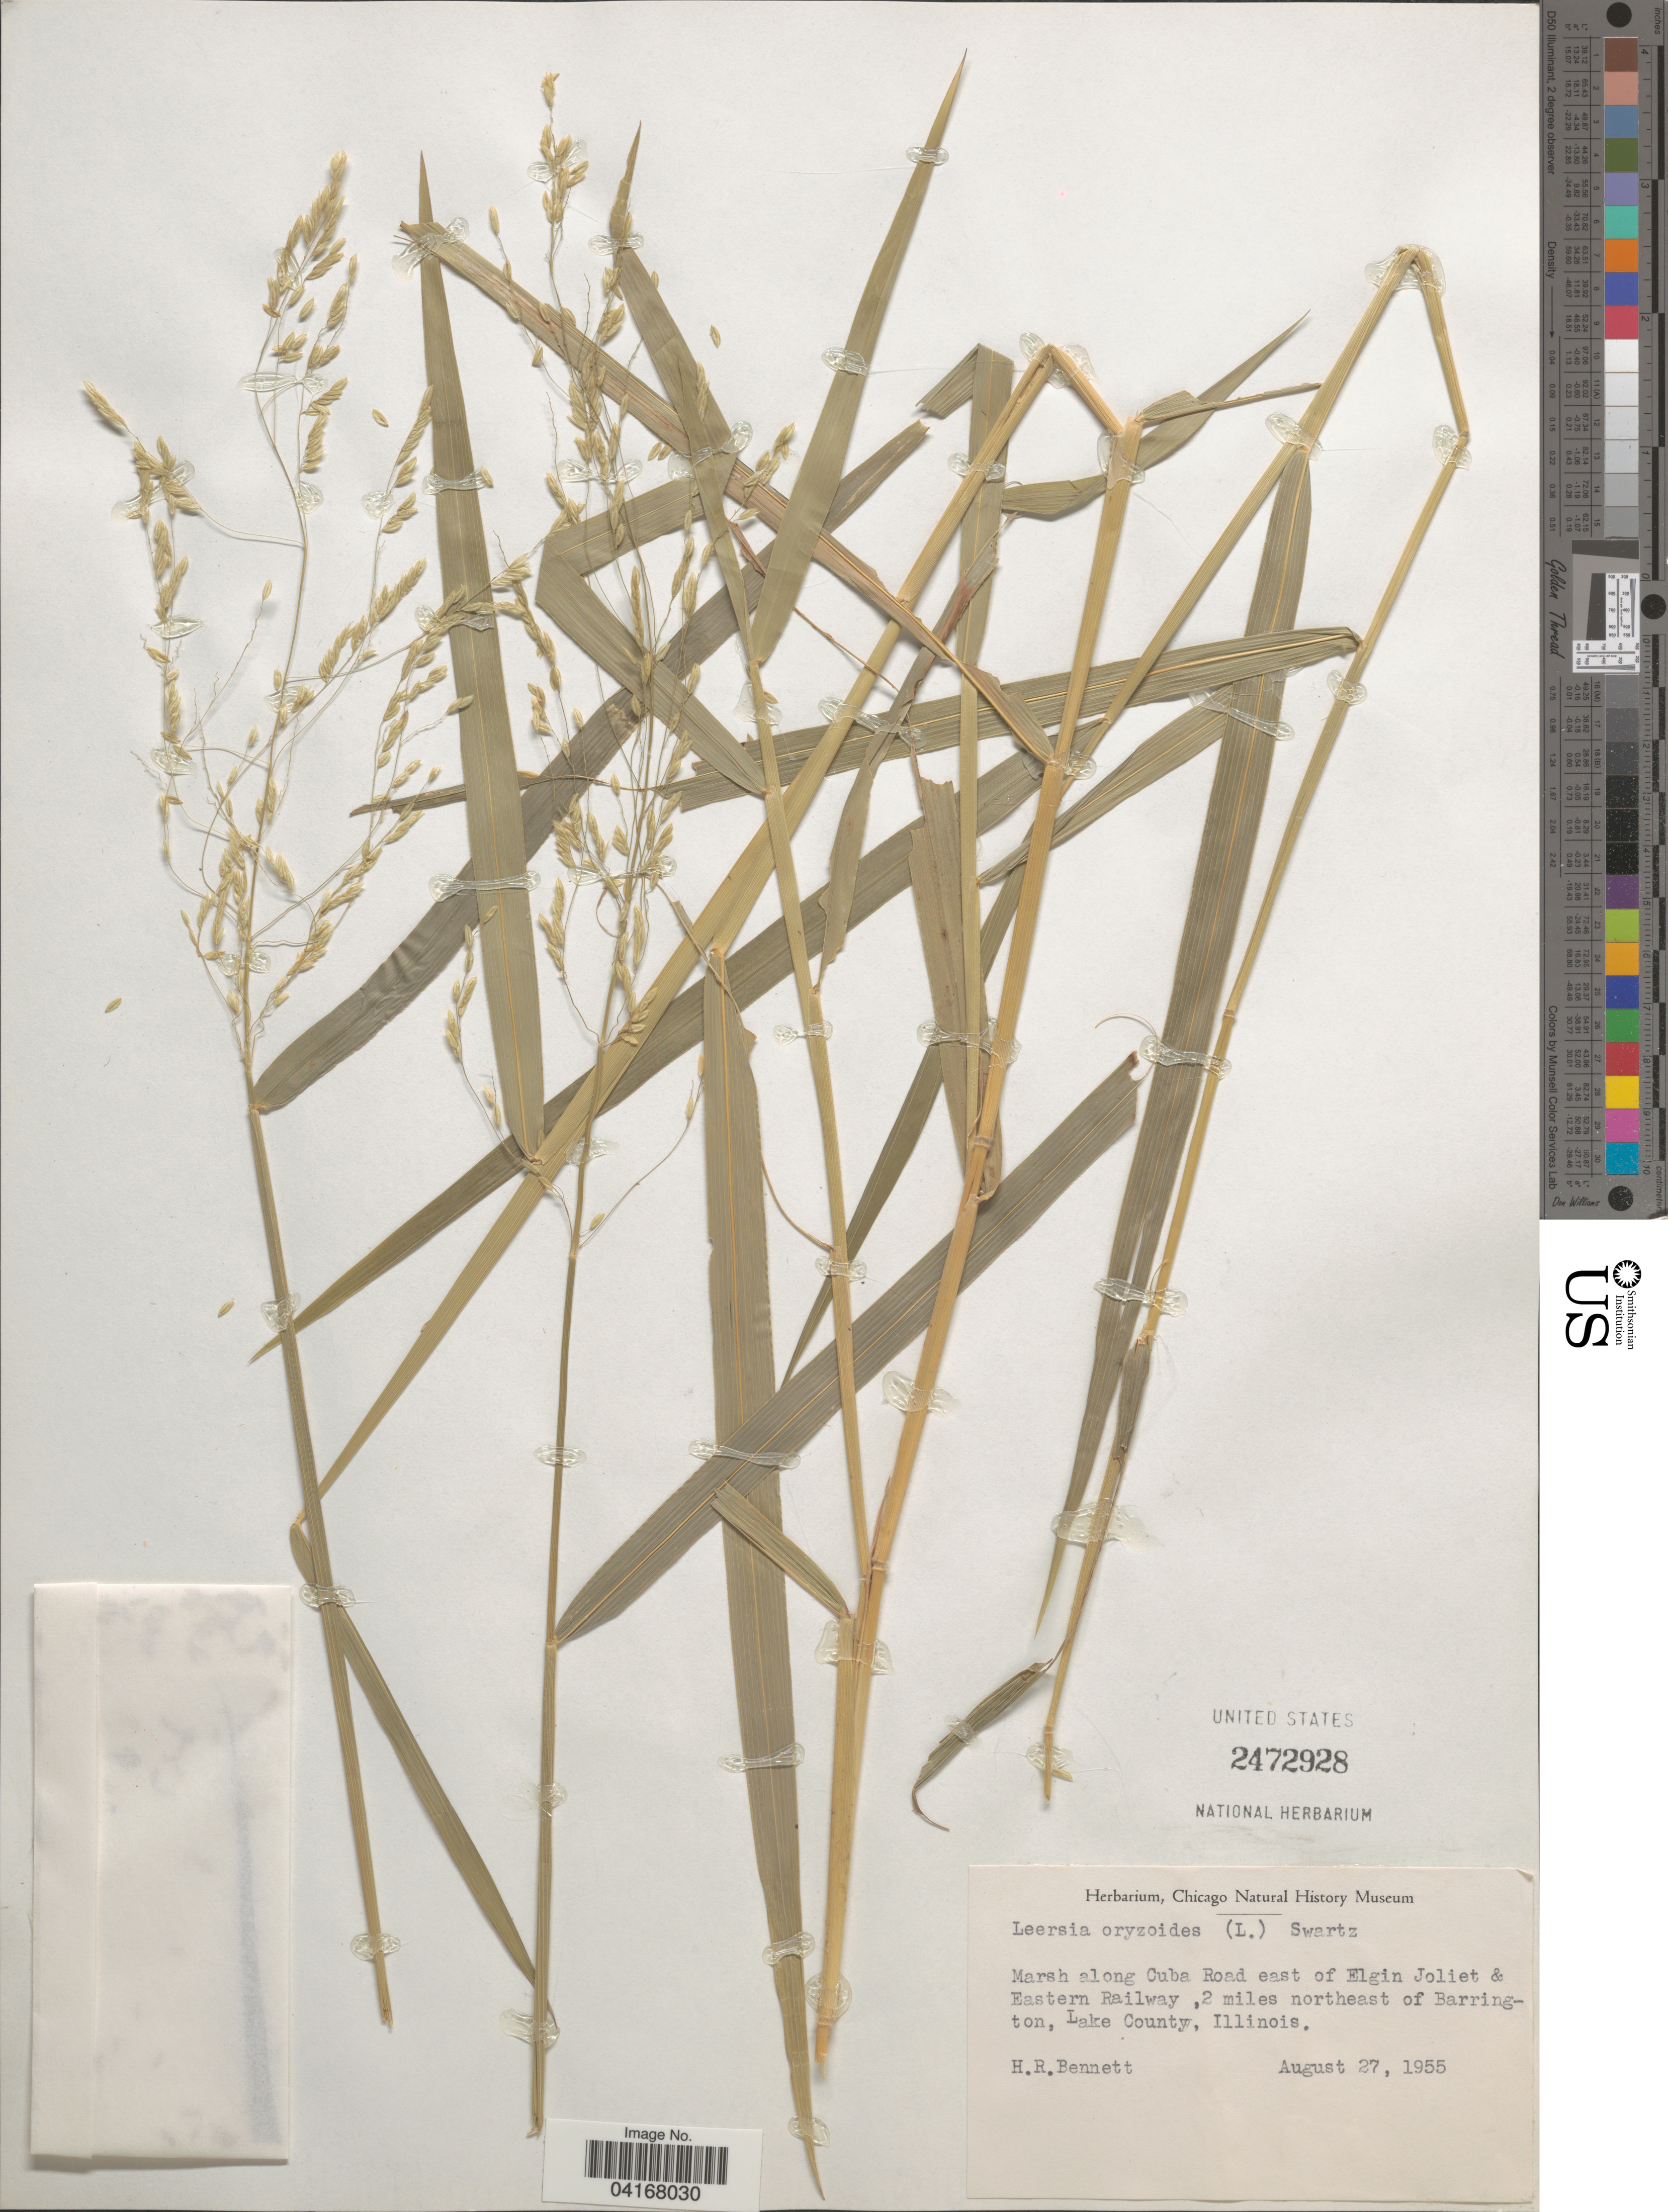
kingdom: Plantae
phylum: Tracheophyta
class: Liliopsida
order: Poales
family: Poaceae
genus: Leersia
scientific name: Leersia oryzoides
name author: (L.) Sw.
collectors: H. R. Bennett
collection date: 1955-08-27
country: United States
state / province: Illinois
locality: Marsh along Cuba Road east of Elgin Joliet & Eastern Railway, 2 miles northeast of Barrington, Lake County.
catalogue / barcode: US 2472928